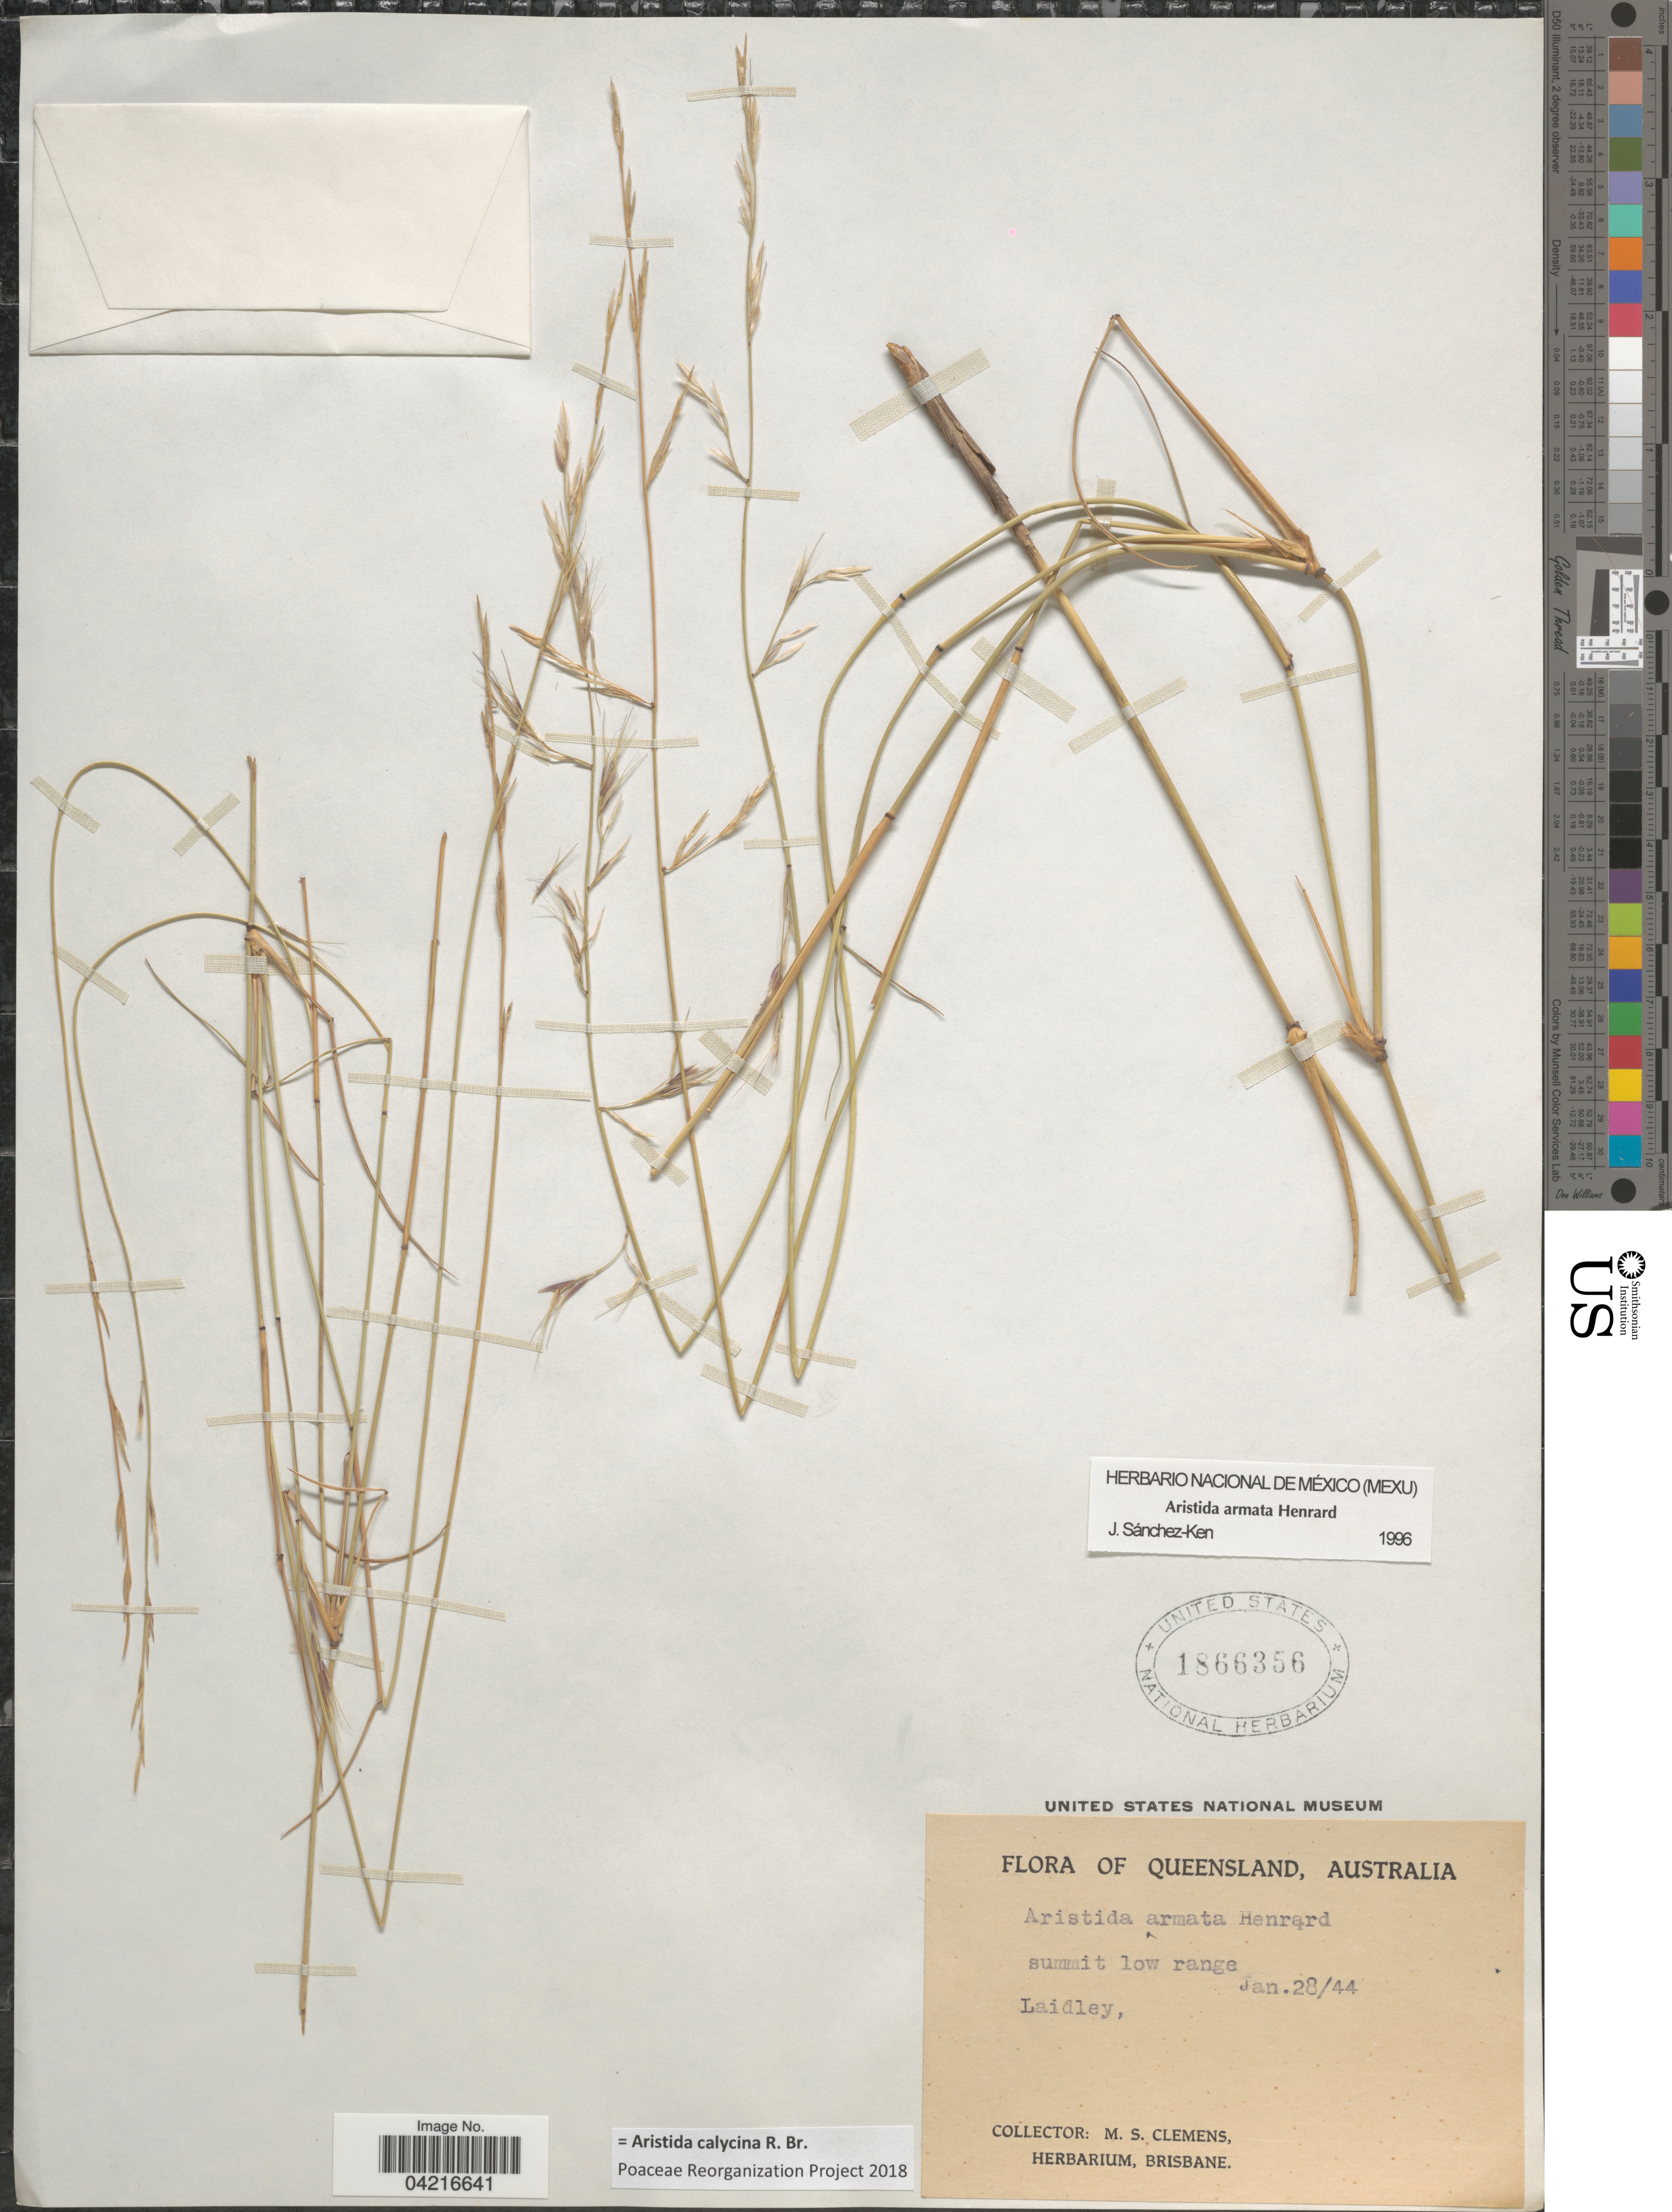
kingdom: Plantae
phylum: Tracheophyta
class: Liliopsida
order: Poales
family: Poaceae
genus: Aristida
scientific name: Aristida calycina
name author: R. Br.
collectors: M. S. Clemens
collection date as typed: Transcribed d/m/y: 28/1/44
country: Australia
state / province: Queensland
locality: Summit low range. Laidley.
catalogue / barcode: US 1866356